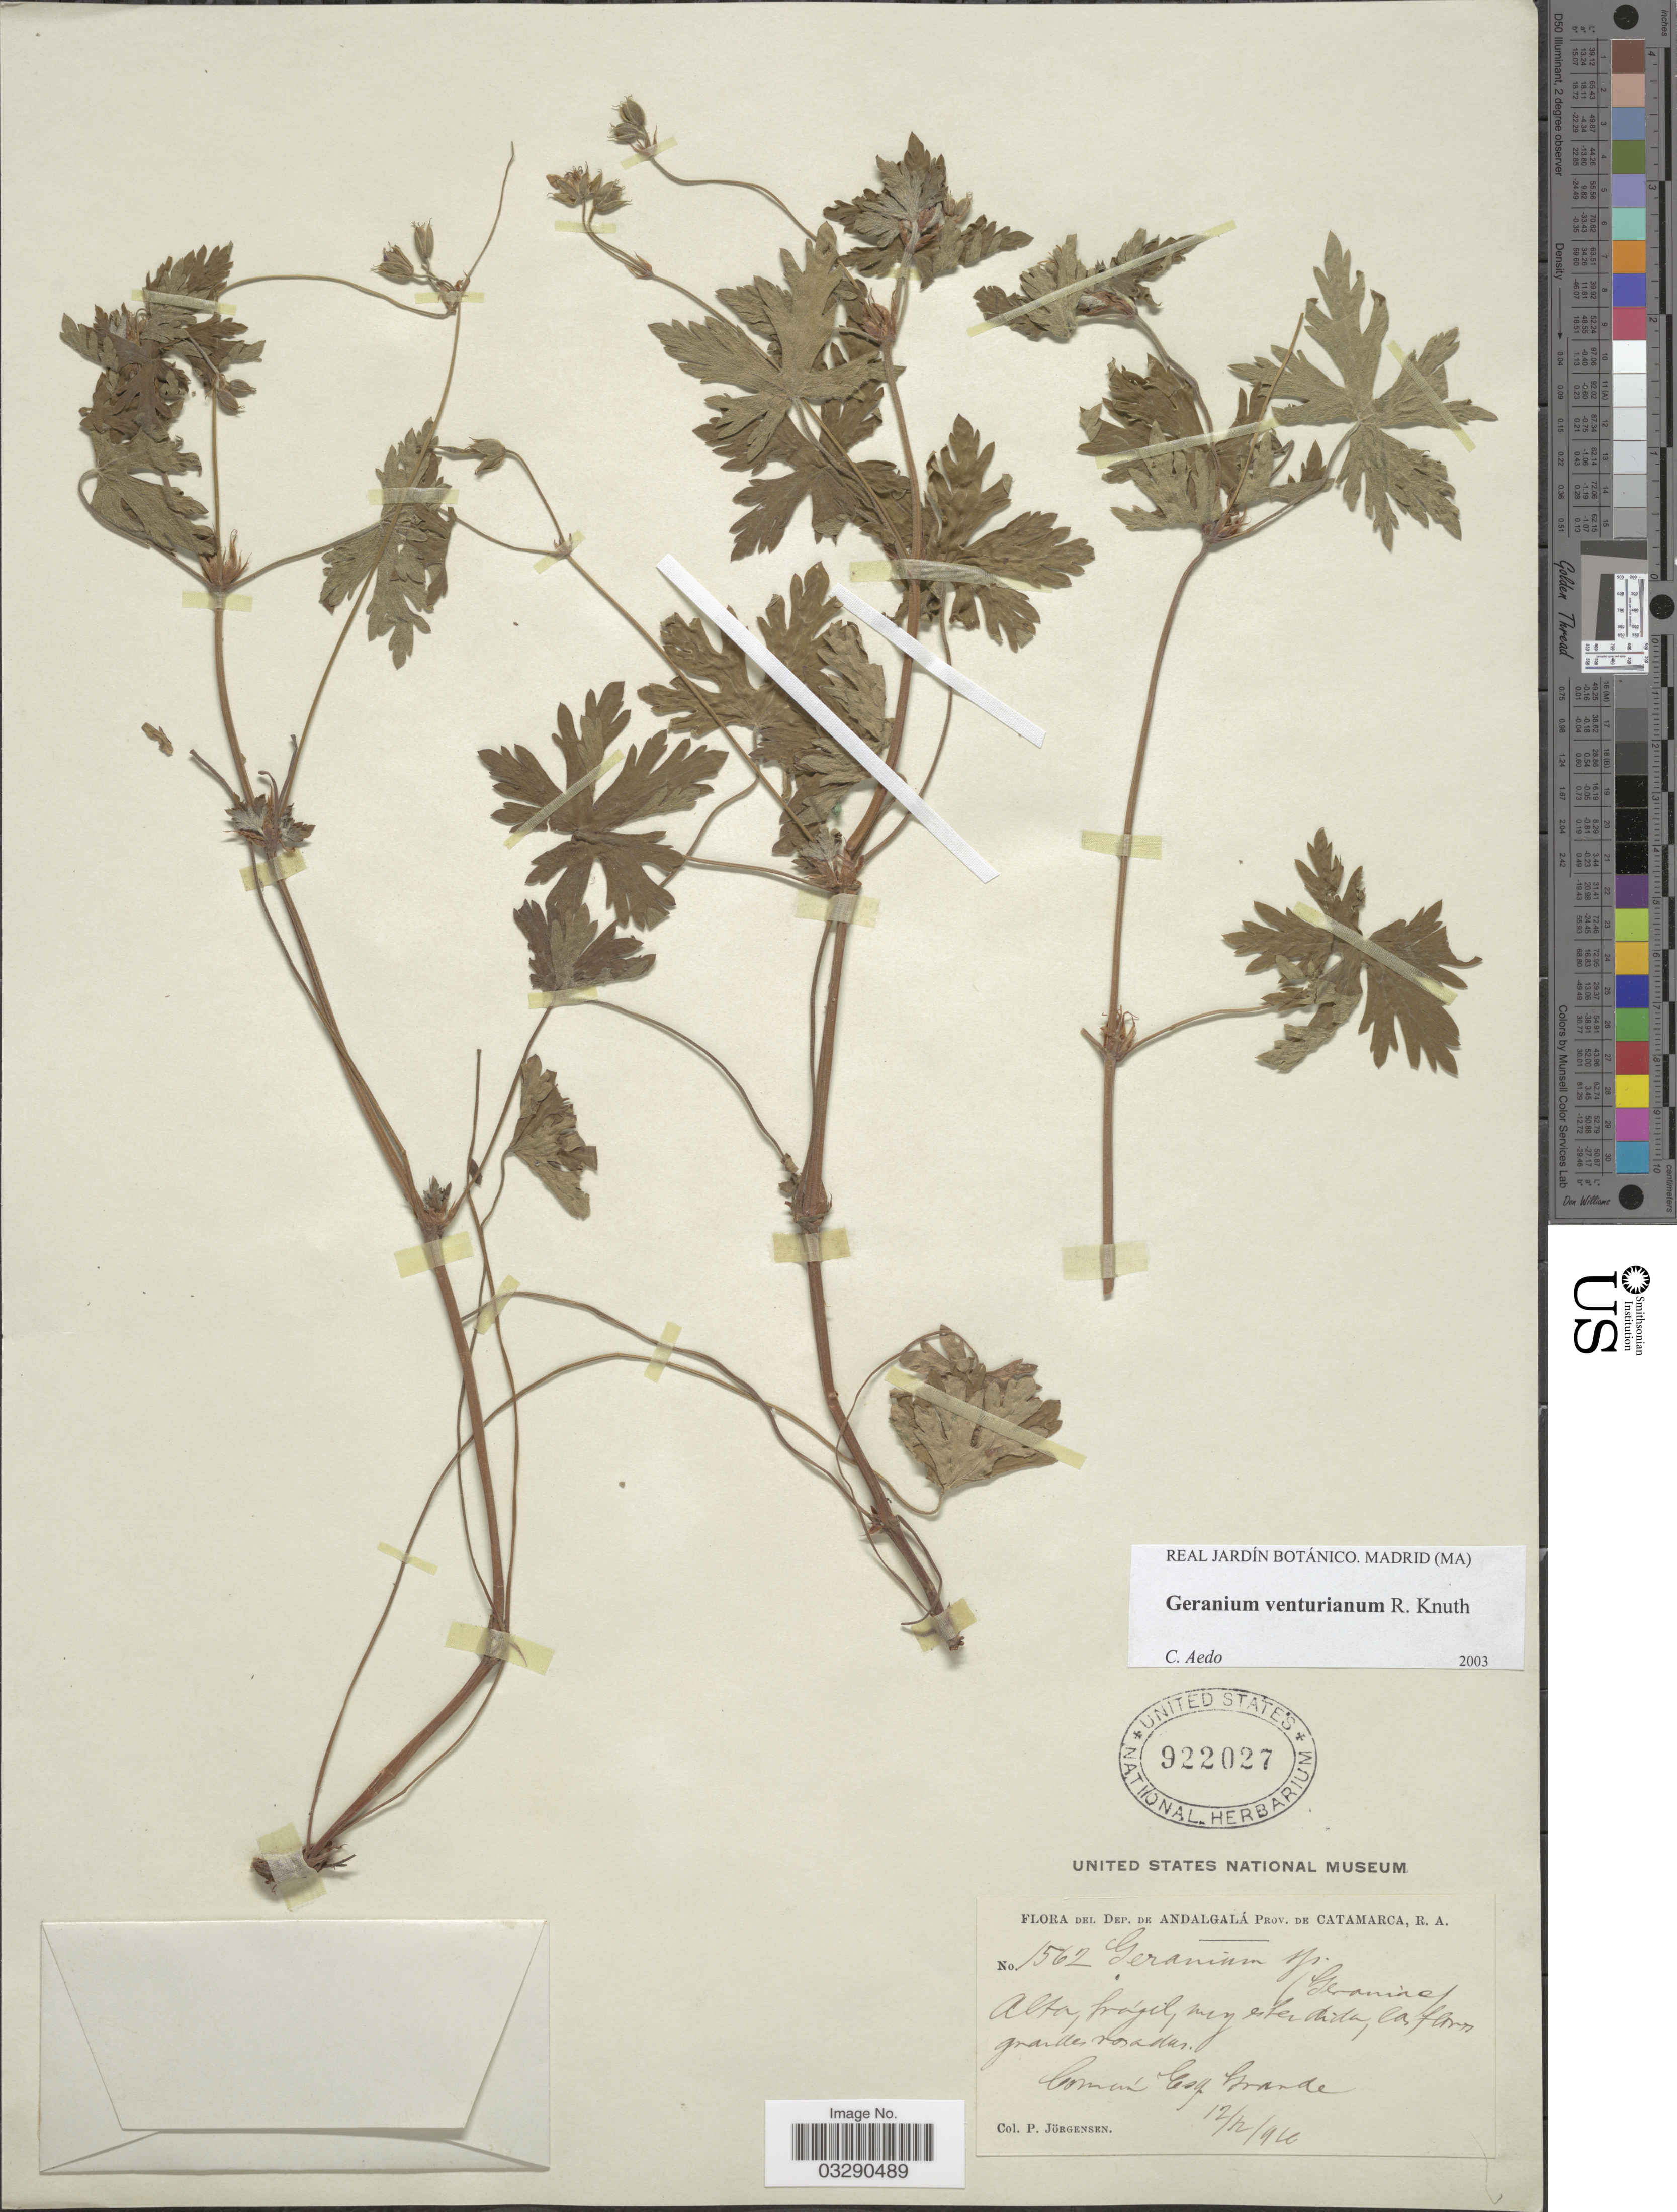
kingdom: Plantae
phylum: Tracheophyta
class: Magnoliopsida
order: Geraniales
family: Geraniaceae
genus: Geranium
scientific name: Geranium venturianum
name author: R. Knuth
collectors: P. Jörgensen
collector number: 1562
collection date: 1910-12-12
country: Argentina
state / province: Catamarca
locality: Dep. de Andalgalá. Esq. Grande.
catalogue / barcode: US 922027